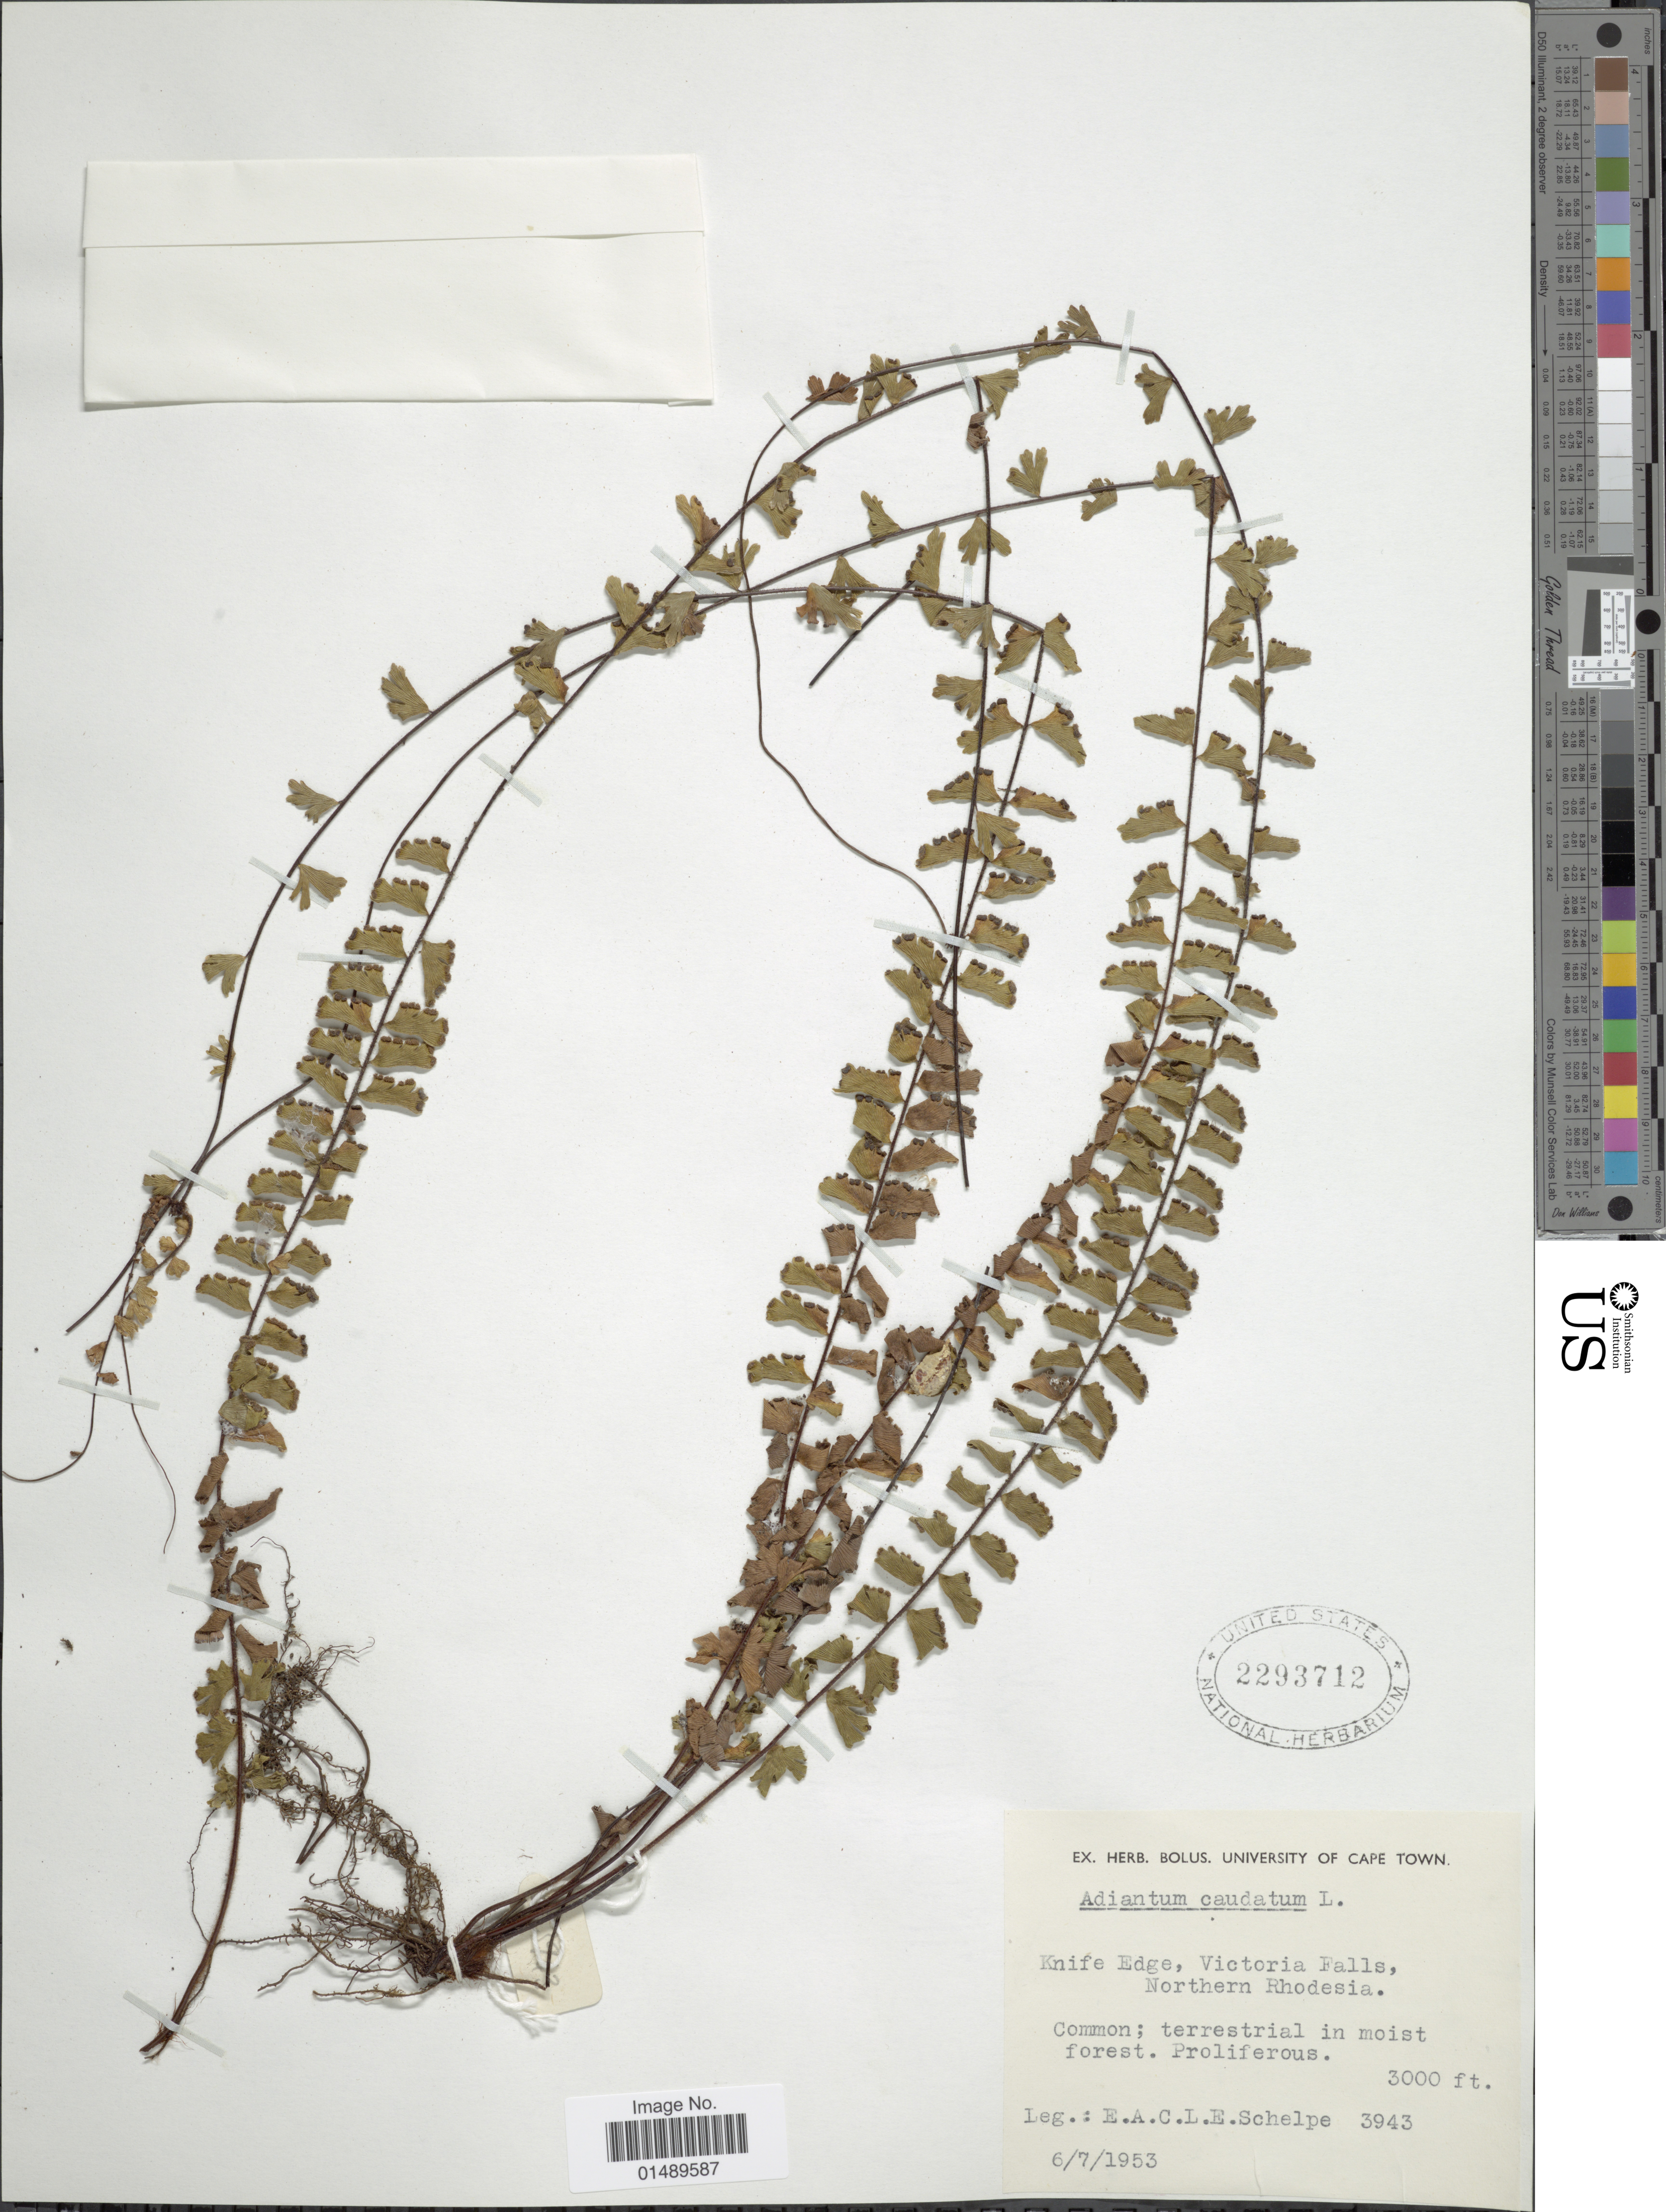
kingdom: Plantae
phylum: Tracheophyta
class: Polypodiopsida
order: Polypodiales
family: Pteridaceae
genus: Adiantum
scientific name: Adiantum caudatum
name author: L.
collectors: E. A. C. L. E. Schelpe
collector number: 3943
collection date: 1953-07-06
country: Zimbabwe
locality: Knife Edge, Victoria Falls, Northern Rhodesia,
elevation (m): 914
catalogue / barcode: US 2293712